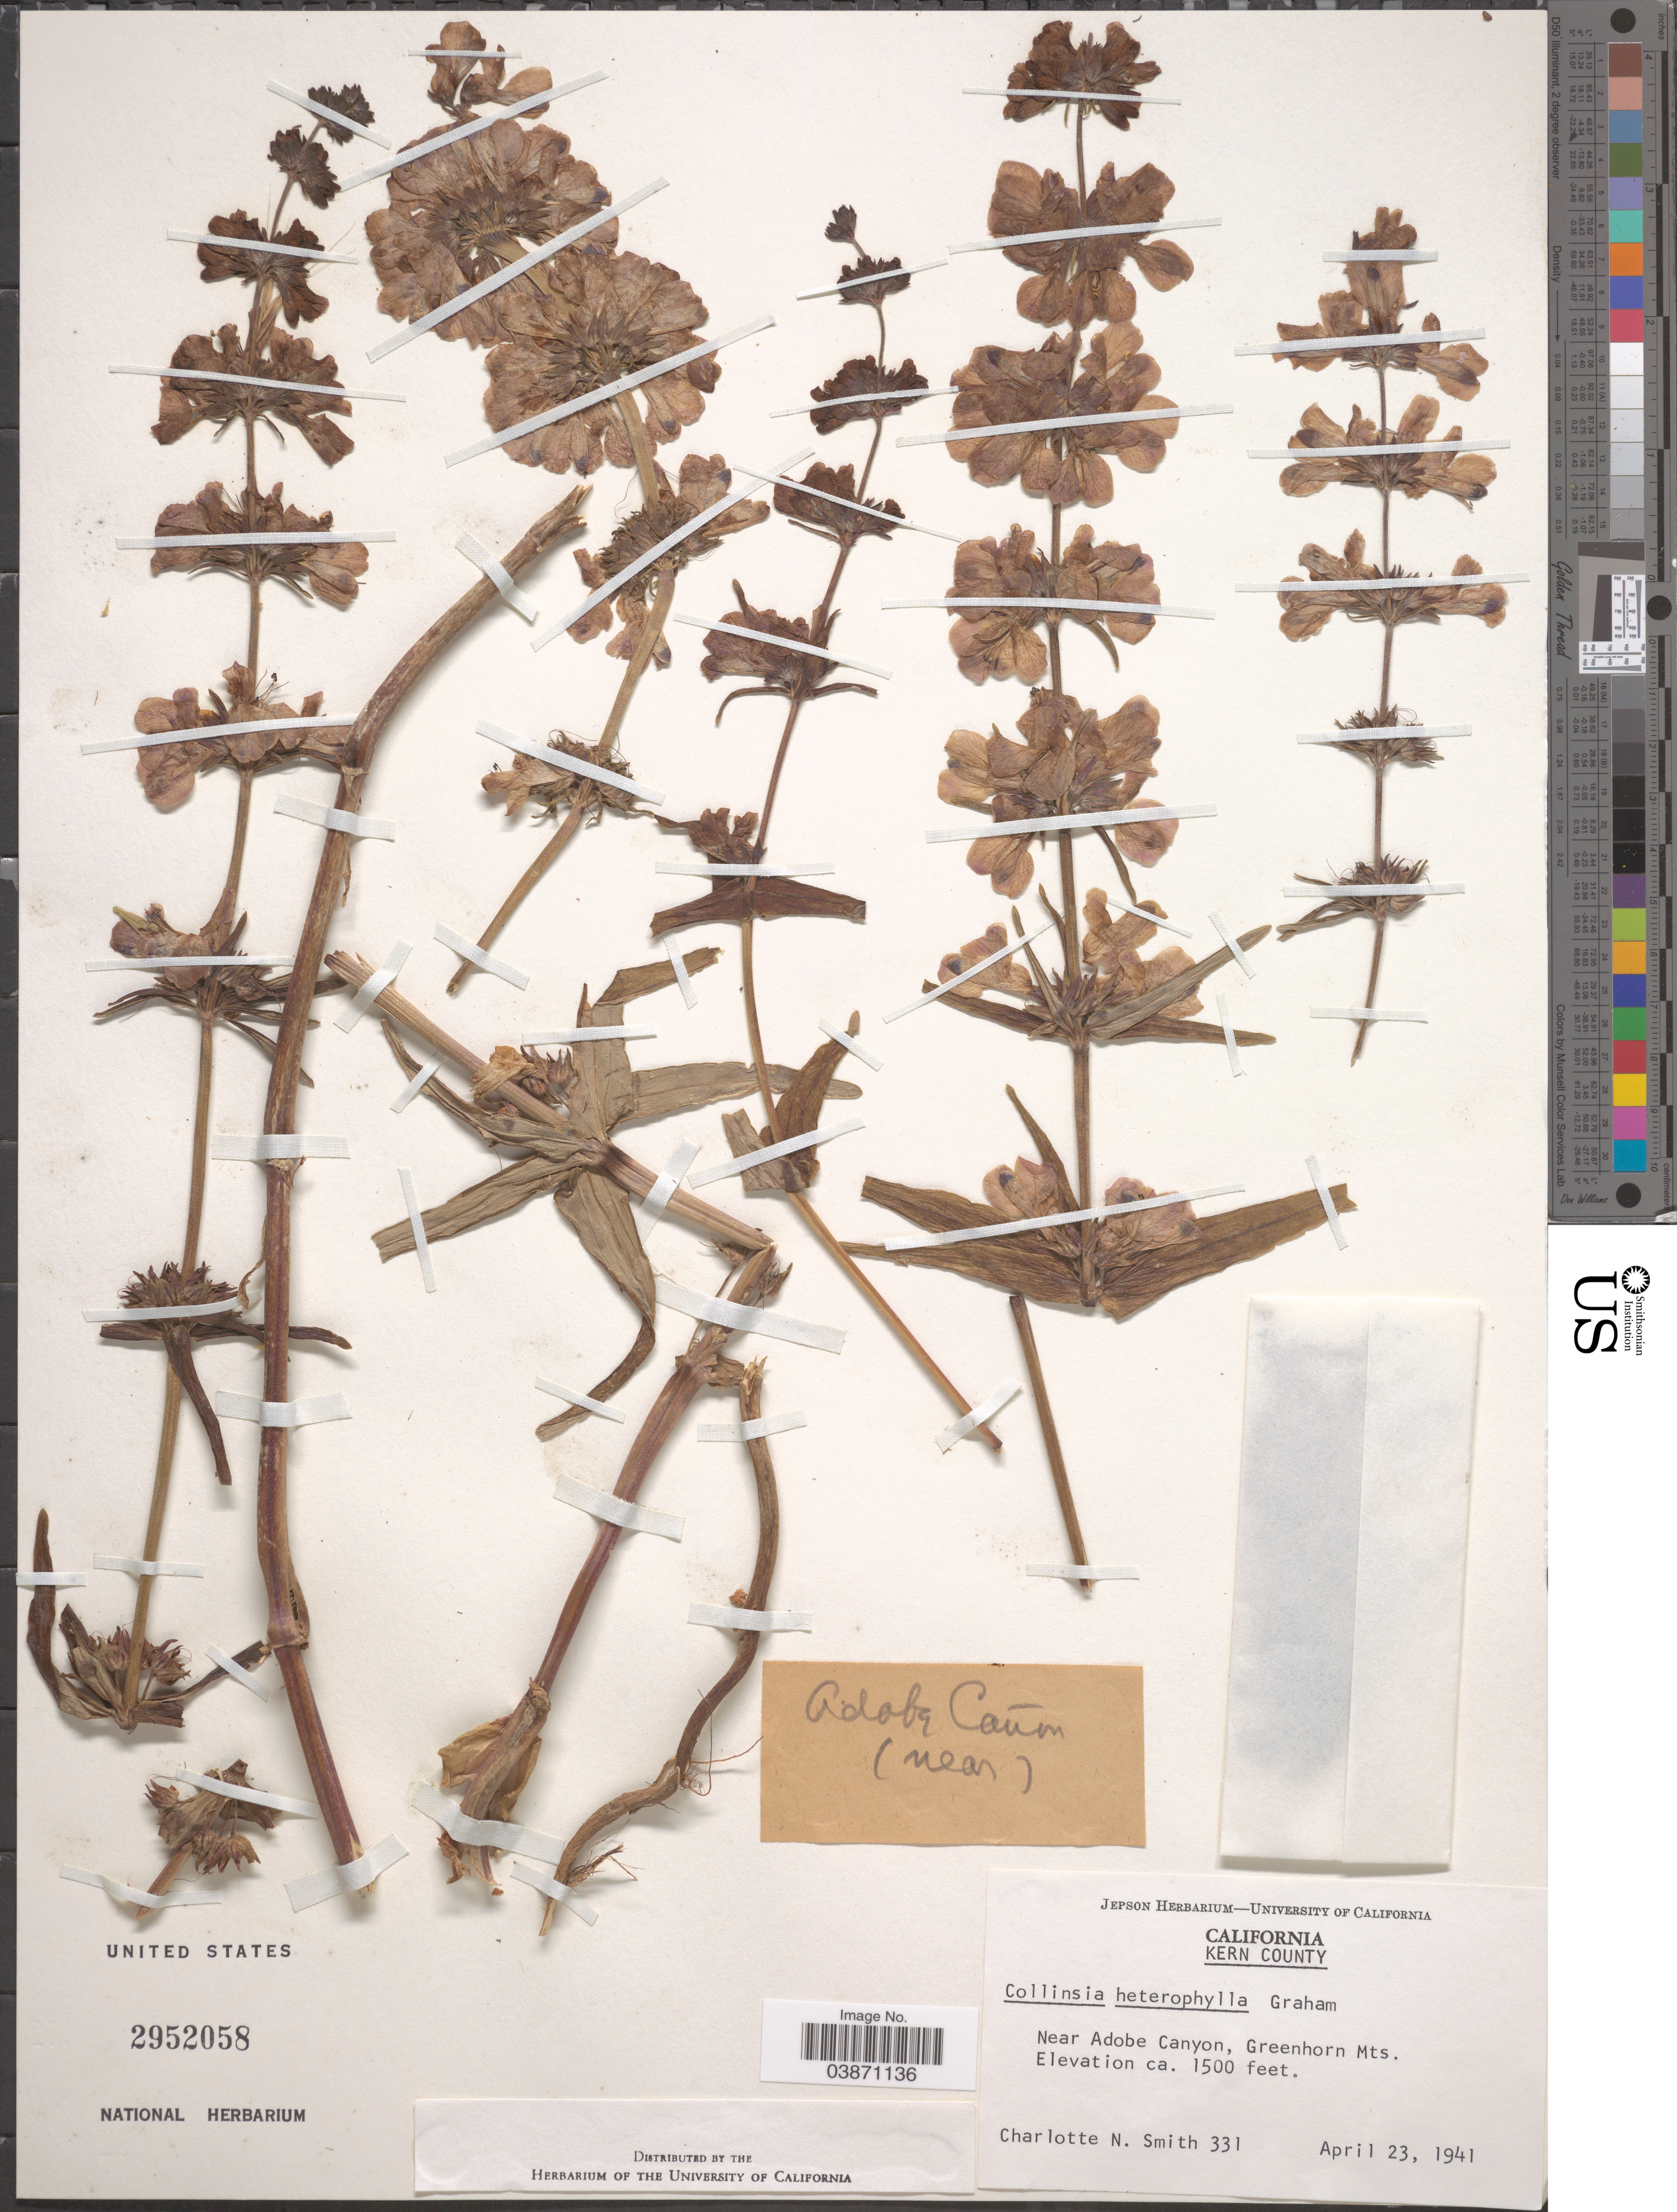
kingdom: Plantae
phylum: Tracheophyta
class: Magnoliopsida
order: Lamiales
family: Plantaginaceae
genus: Collinsia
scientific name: Collinsia heterophylla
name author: Buist ex Graham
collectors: C. N. Smith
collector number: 331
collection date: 1941-04-23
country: United States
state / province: California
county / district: Kern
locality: Kern County. Near Adobe Canyon, Greenhorn Mts.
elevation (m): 457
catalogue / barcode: US 2952058